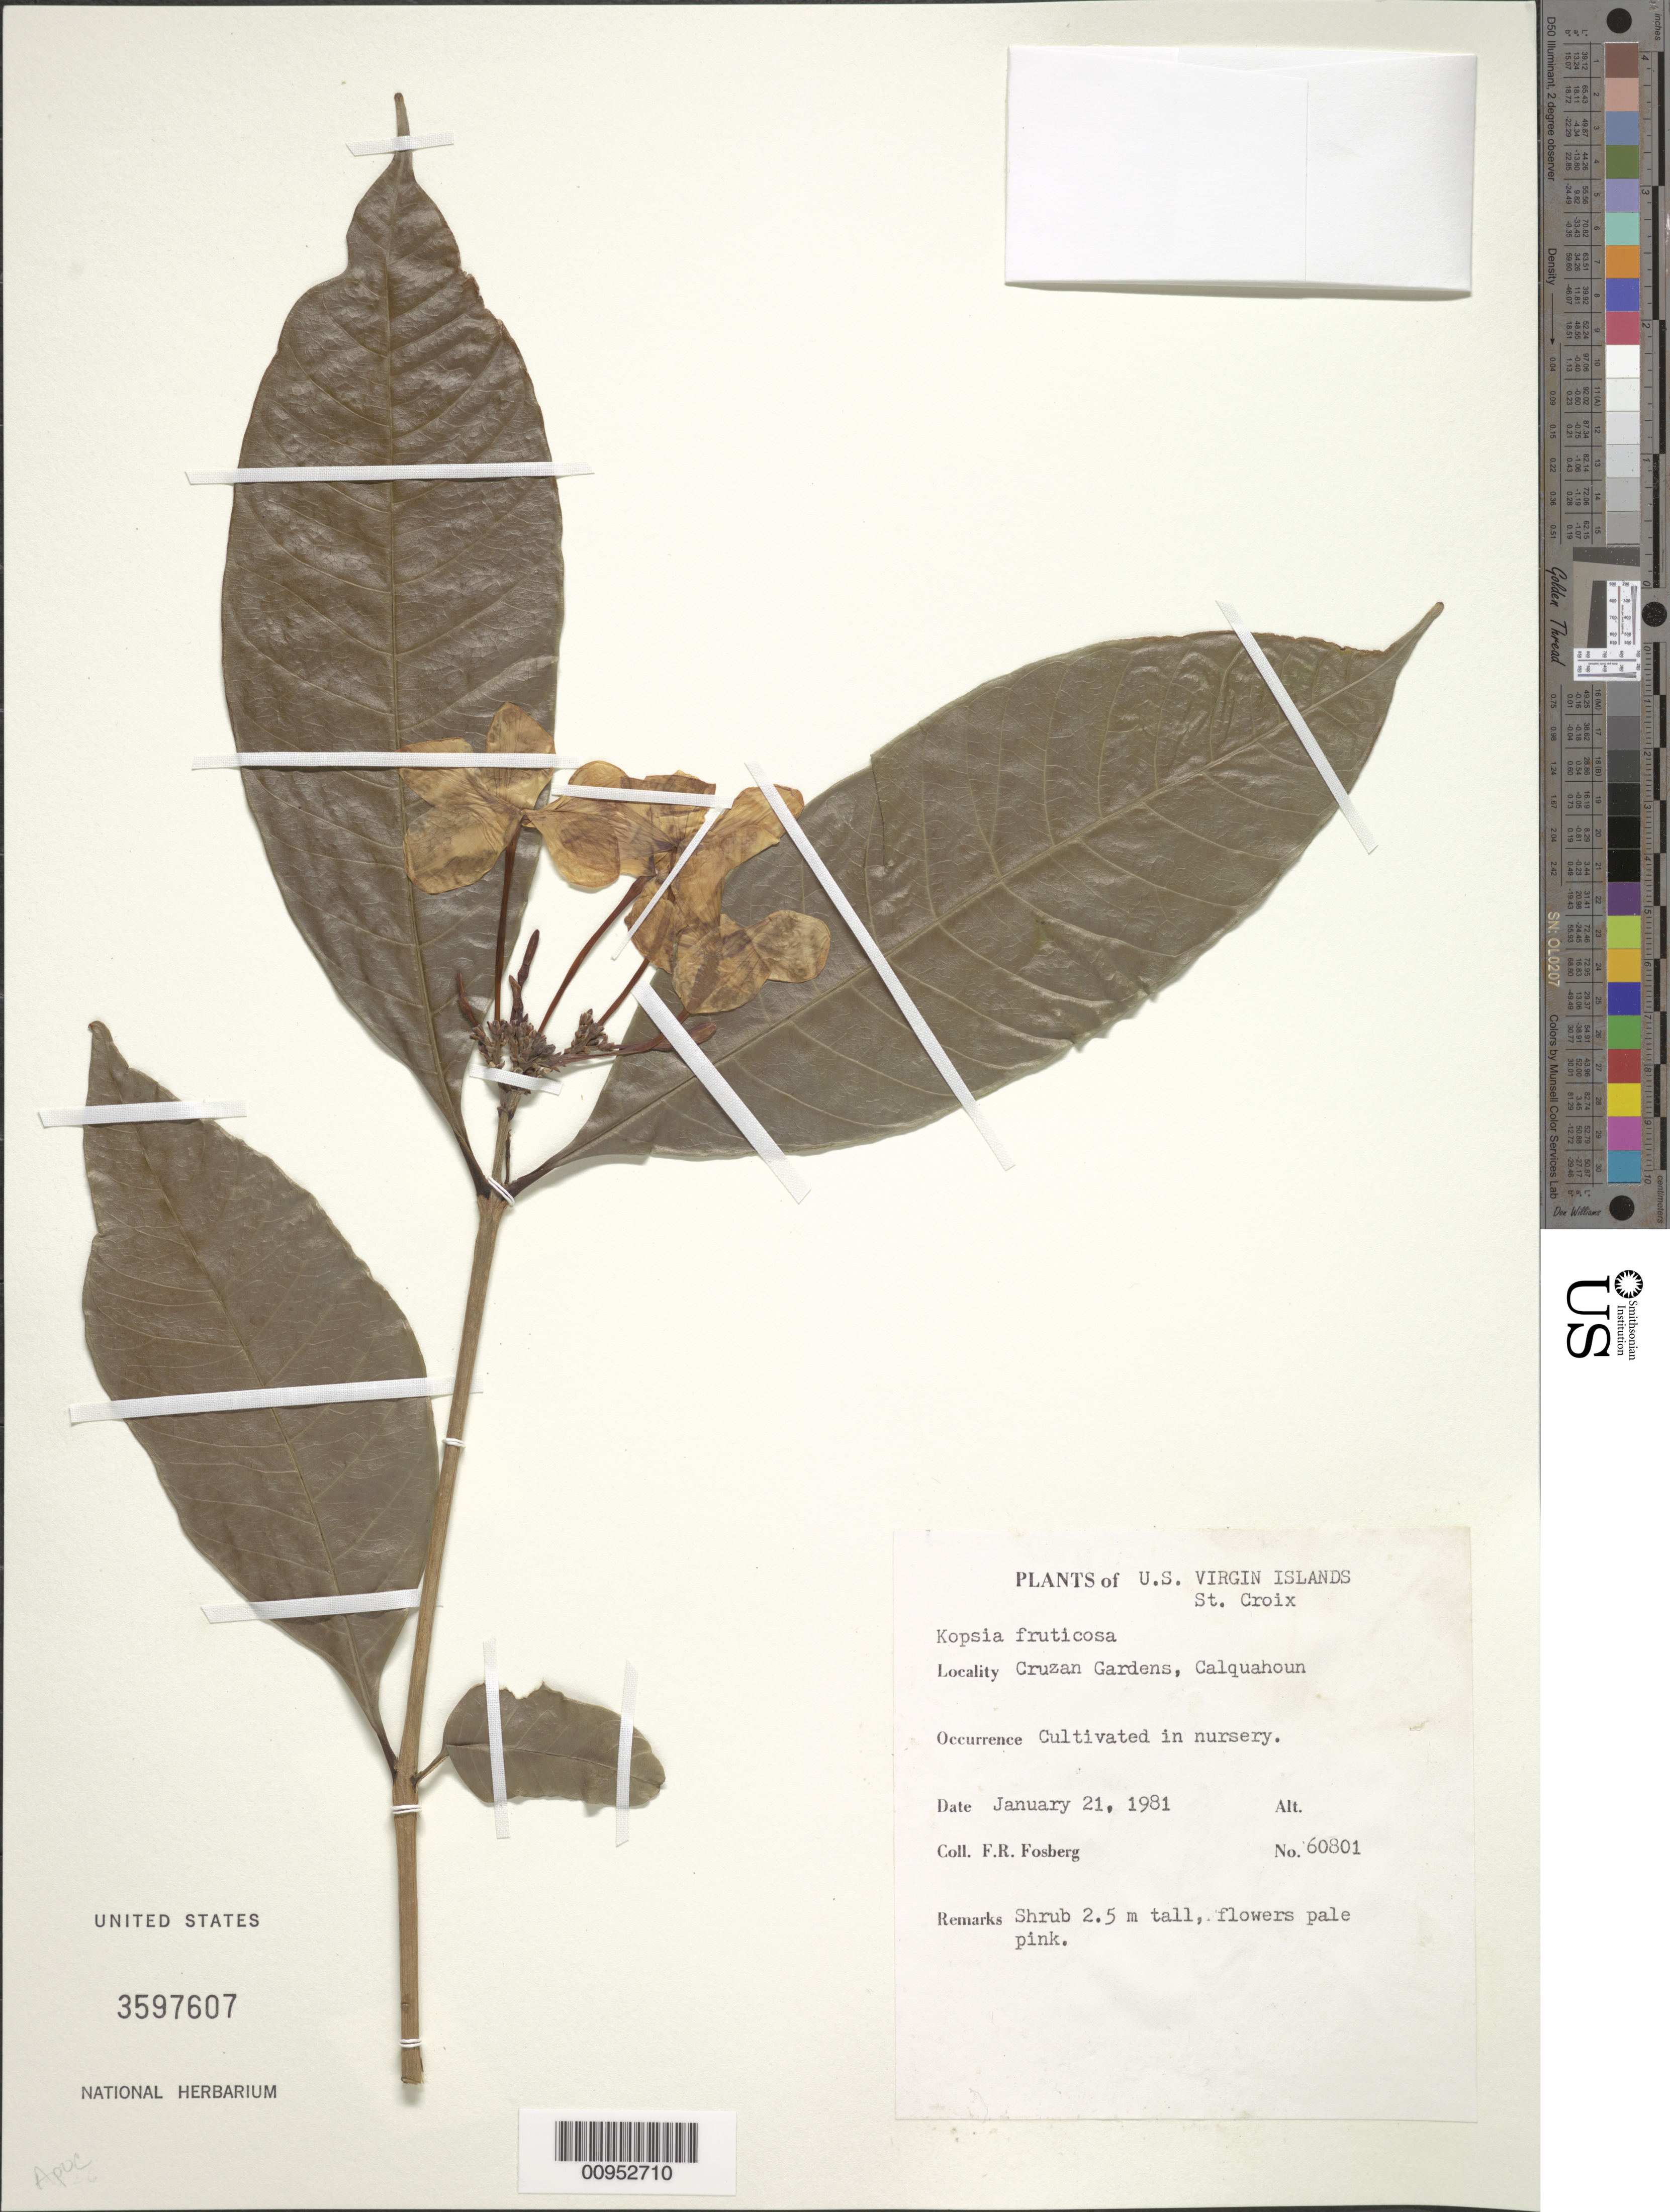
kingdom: Plantae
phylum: Tracheophyta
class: Magnoliopsida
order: Gentianales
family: Apocynaceae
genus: Kopsia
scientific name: Kopsia fruticosa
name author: (Roxb.) A. DC.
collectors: F. R. Fosberg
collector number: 60801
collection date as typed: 21 Jan 1981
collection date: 1981-01-21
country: U.S. Virgin Islands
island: St. Croix I.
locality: Cruzan Gardens, Calquahoun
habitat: Cultivated in nursery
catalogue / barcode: US 3597607